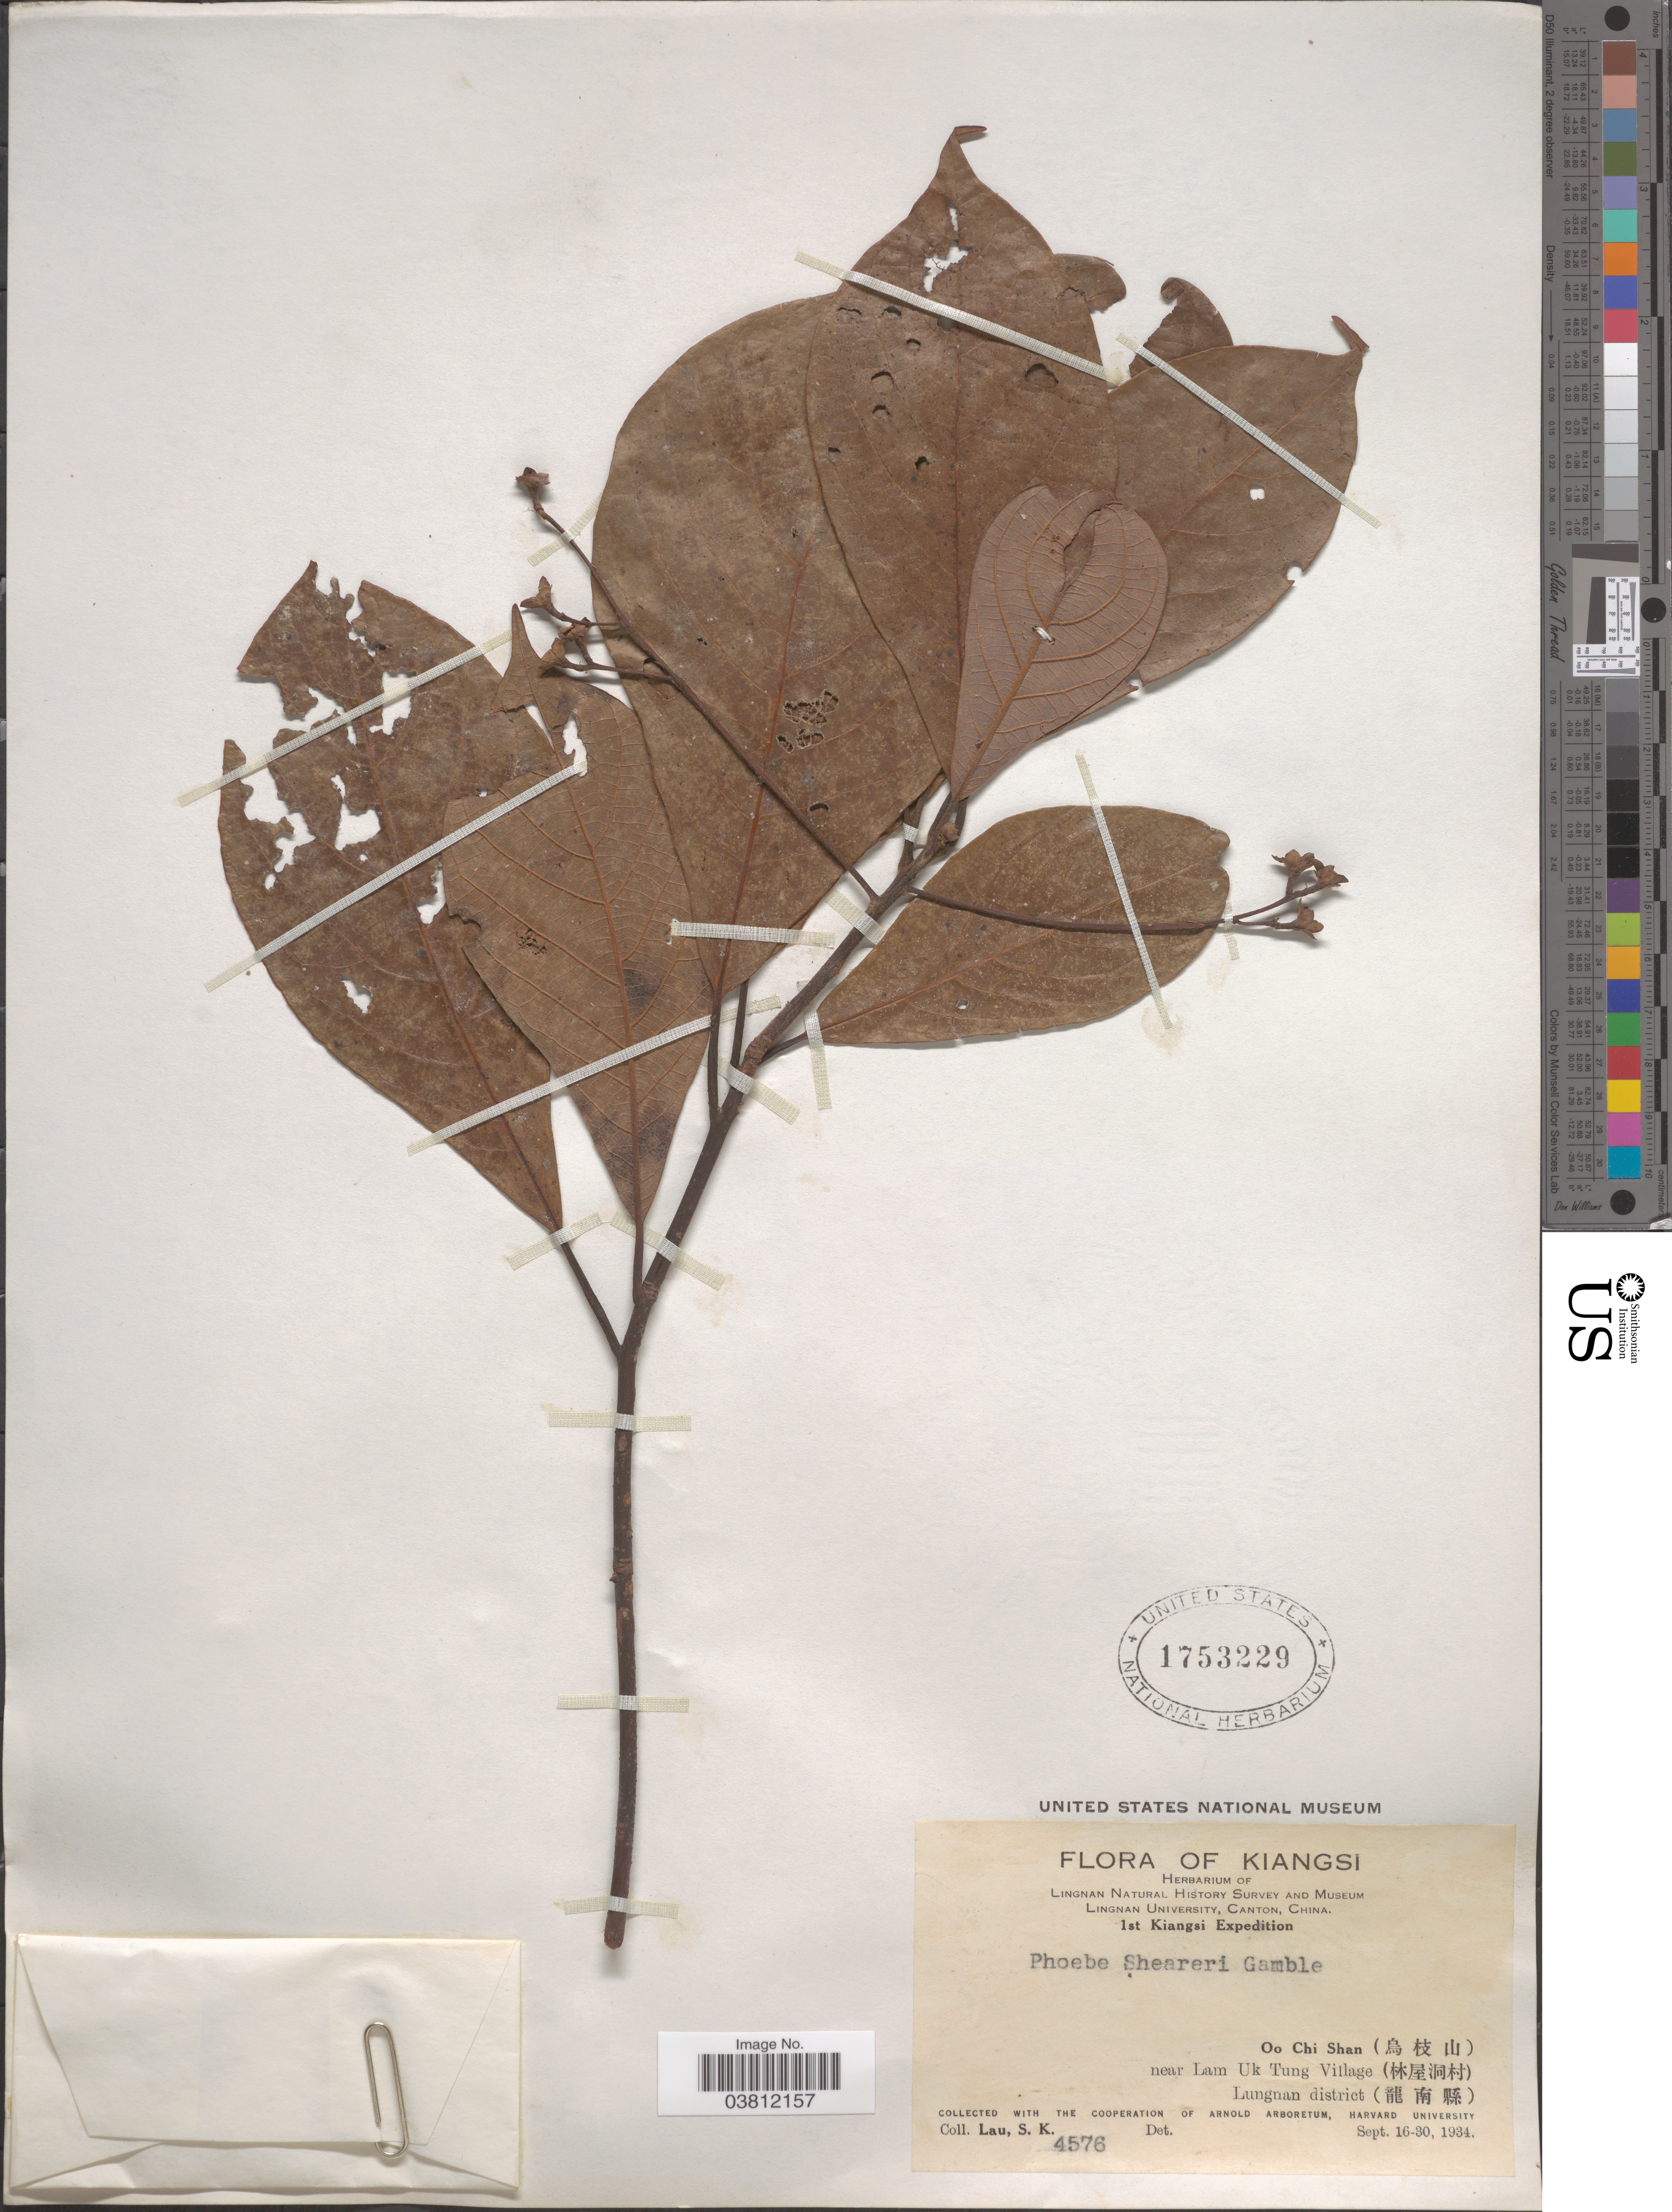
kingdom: Plantae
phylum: Tracheophyta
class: Magnoliopsida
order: Laurales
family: Lauraceae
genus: Phoebe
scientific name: Phoebe sheareri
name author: (Hemsl.) Gamble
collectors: S. K. Lau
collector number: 4576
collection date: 1934-09-16/1934-09-30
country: China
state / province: Jiangxi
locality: Kiangsi. Oo Chi Shan (X) near Lam uk Tung Village (X). Lungnan district (X).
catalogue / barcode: US 1753229